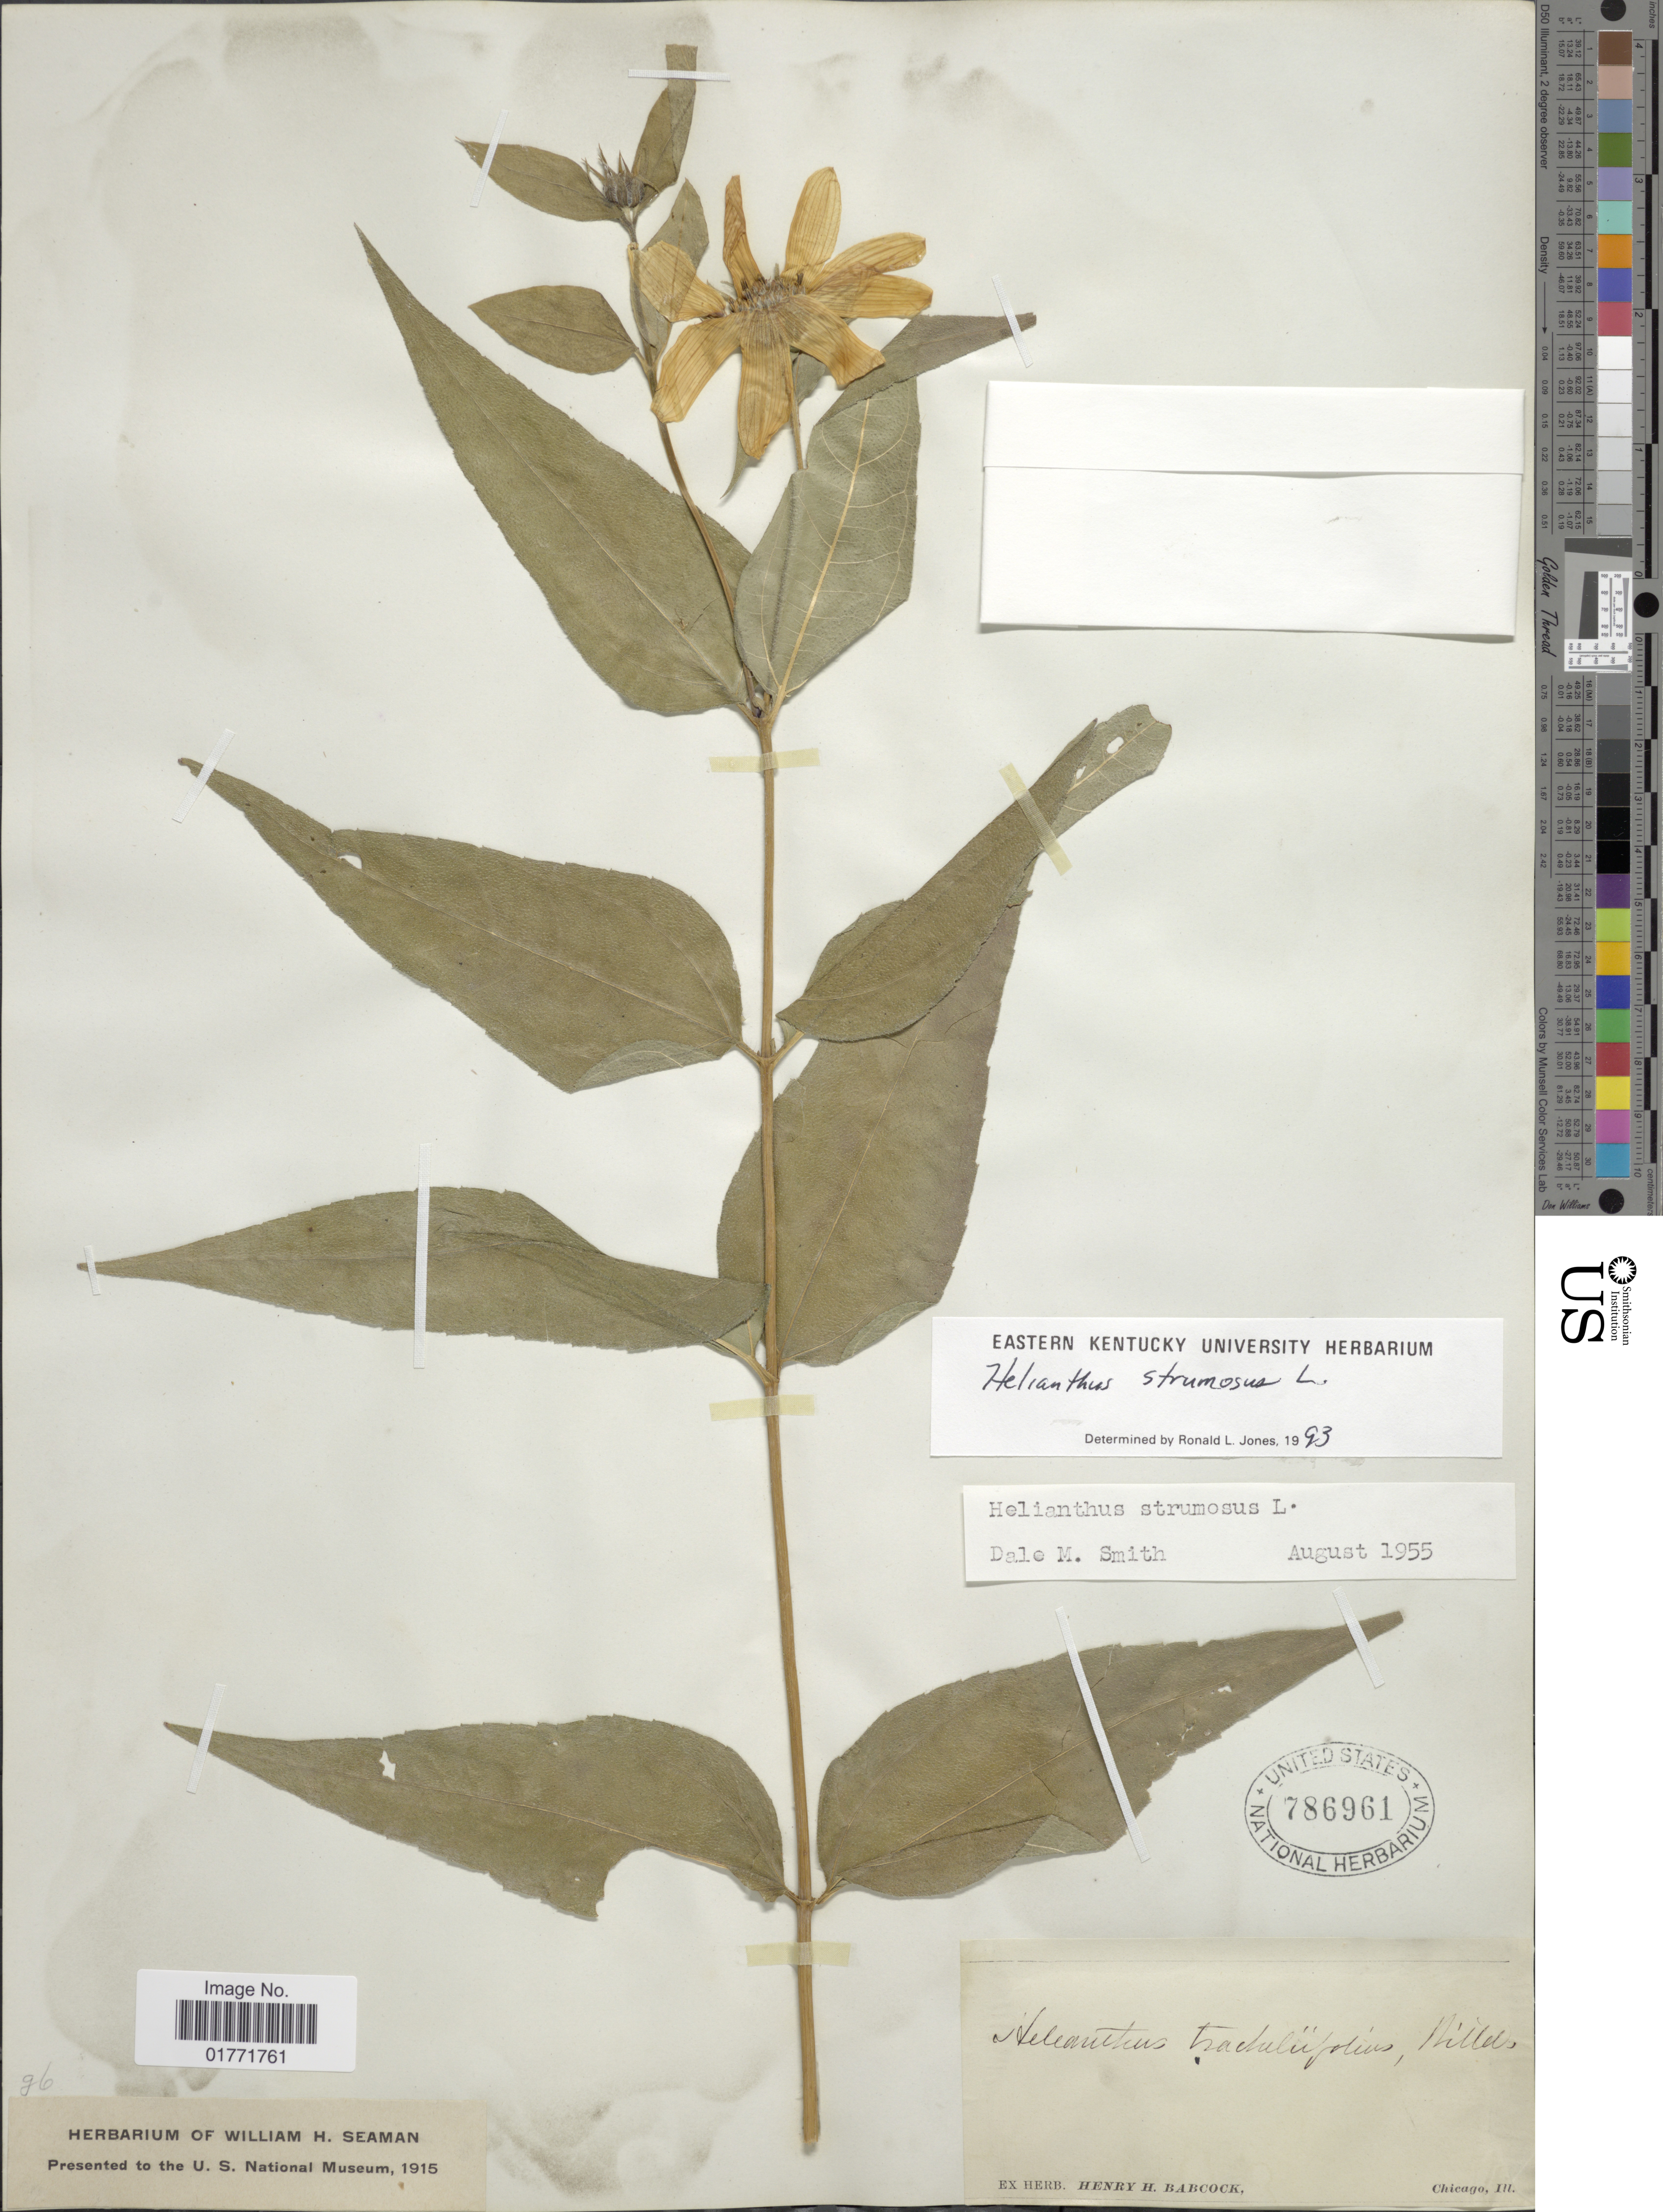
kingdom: Plantae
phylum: Tracheophyta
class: Magnoliopsida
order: Asterales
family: Asteraceae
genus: Helianthus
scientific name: Helianthus strumosus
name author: L.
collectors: ex herb. Henry Homes Babcock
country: United States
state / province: Illinois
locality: Chicago.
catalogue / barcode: US 786961